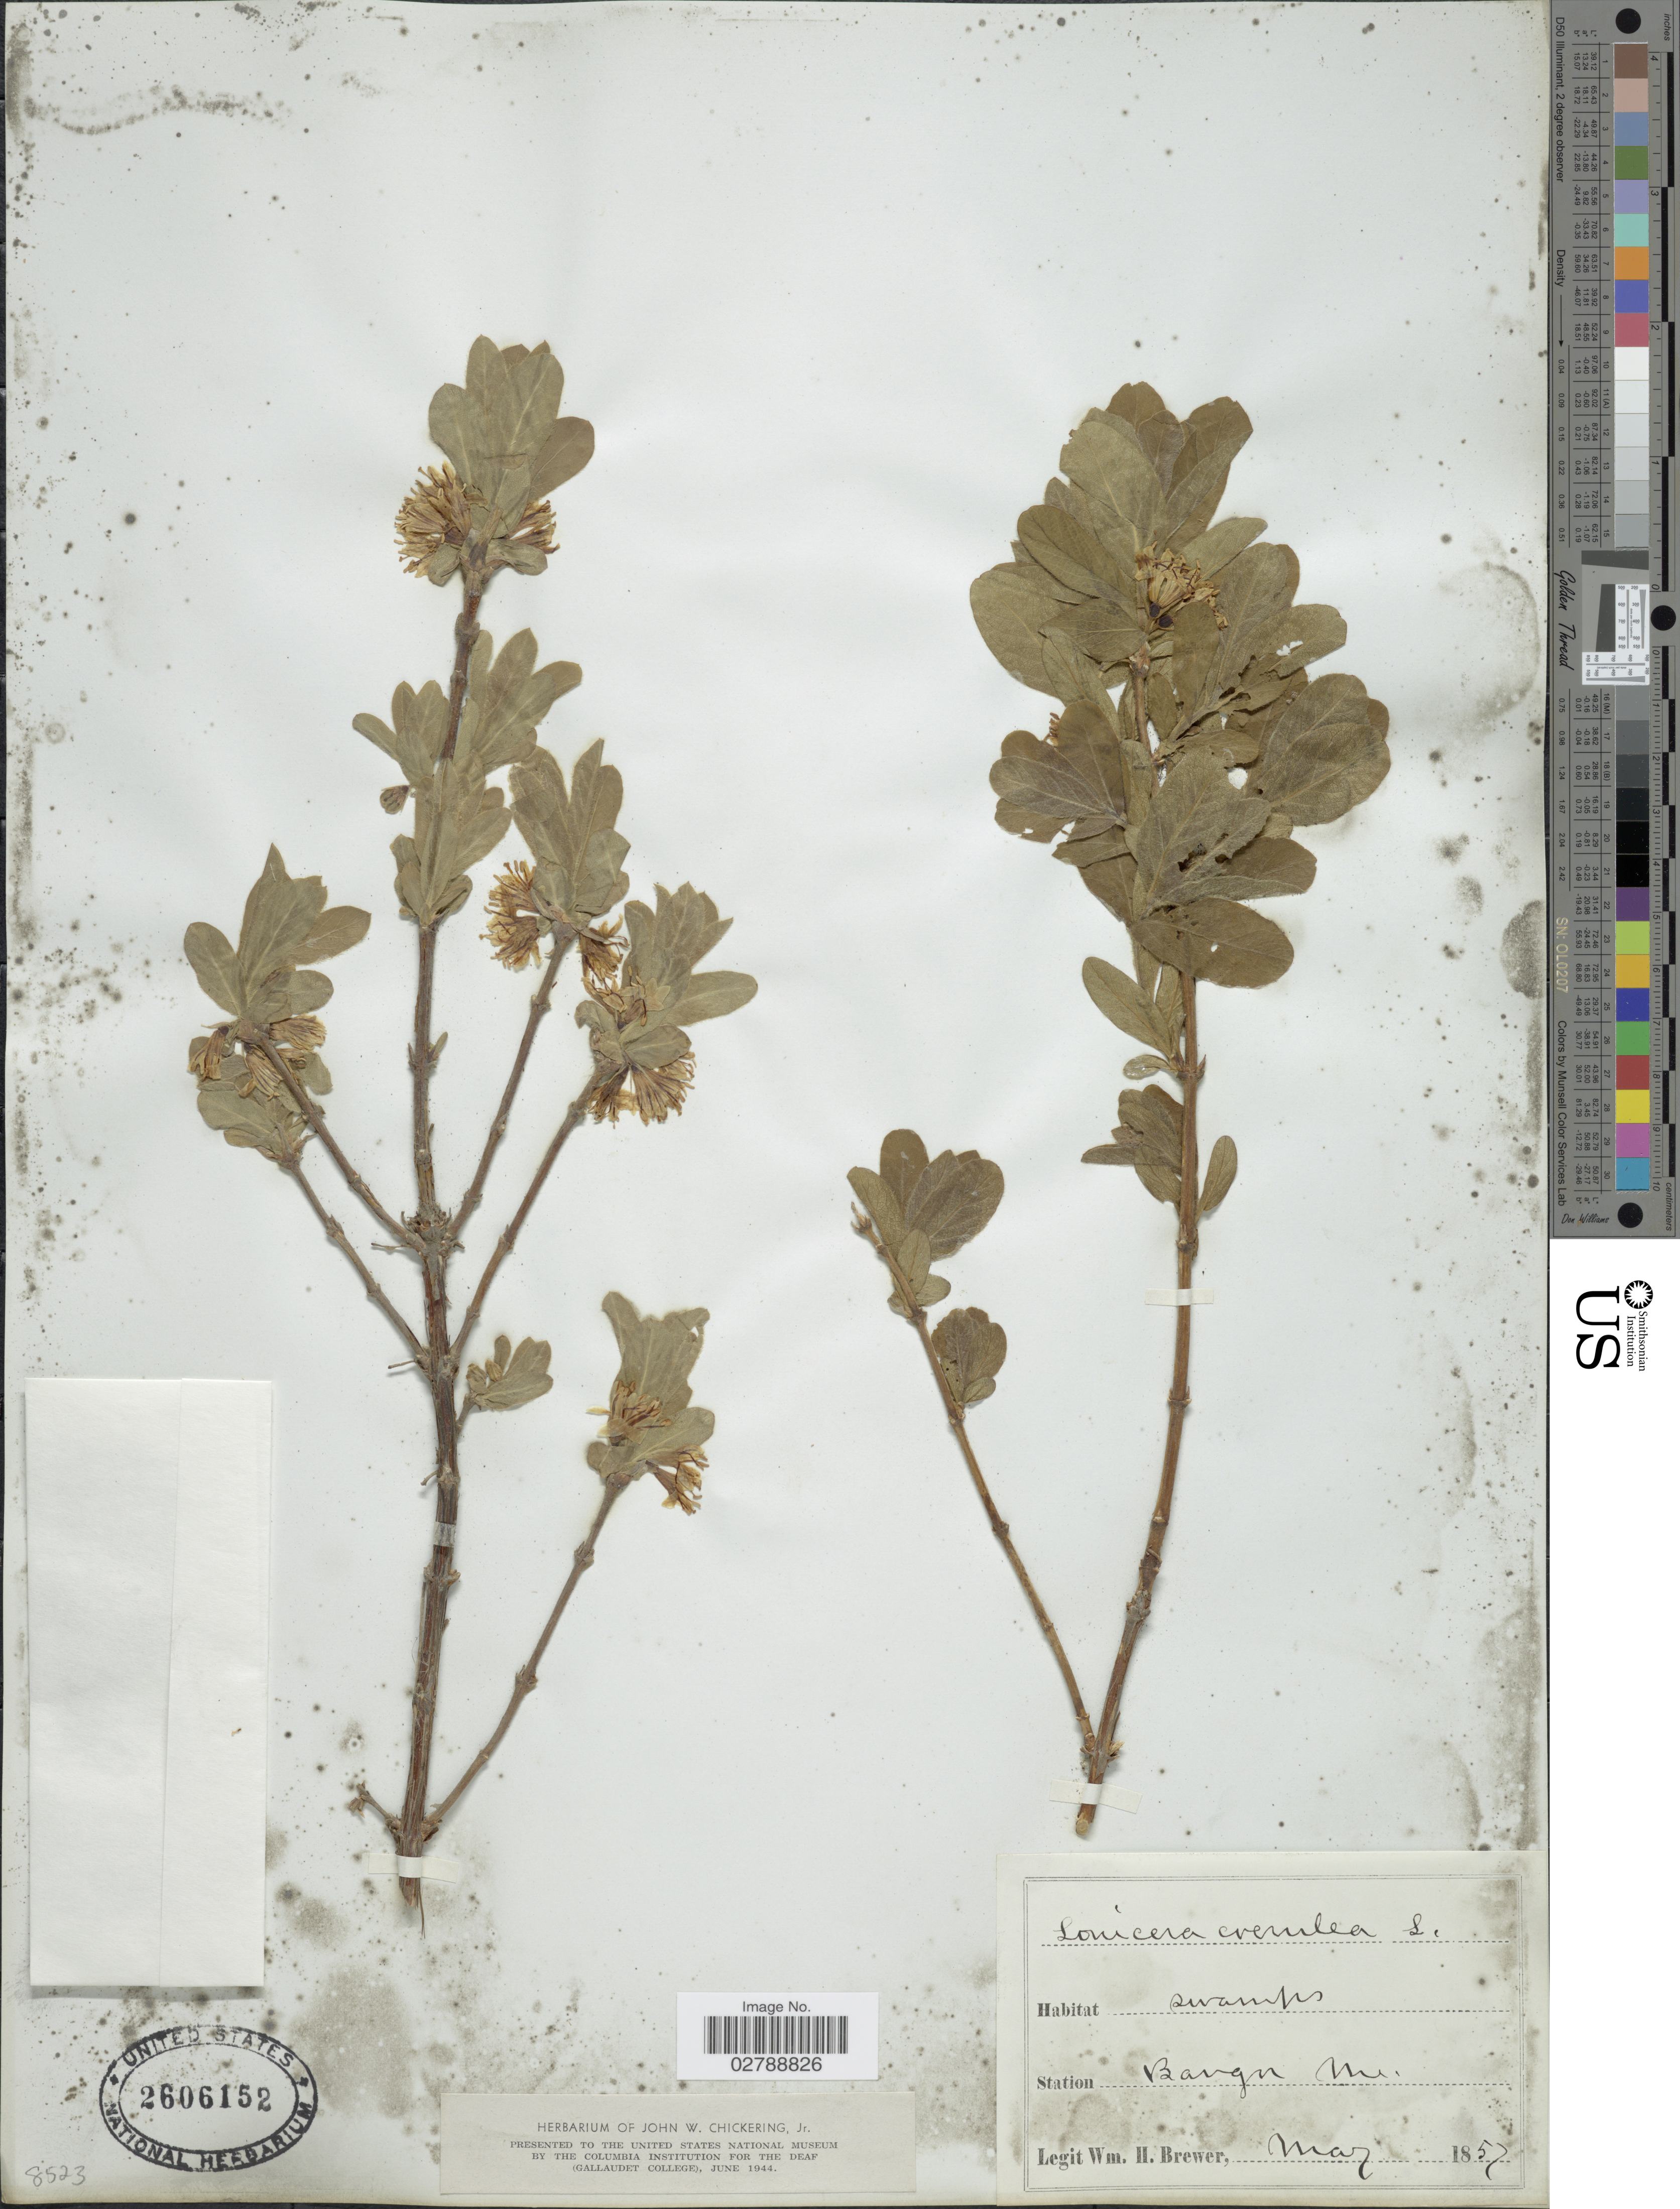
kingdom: Plantae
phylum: Tracheophyta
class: Magnoliopsida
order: Dipsacales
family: Caprifoliaceae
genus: Lonicera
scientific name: Lonicera caerulea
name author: L.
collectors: W. H. Brewer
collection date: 1857-05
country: United States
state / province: Maine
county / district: Penobscot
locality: Bangor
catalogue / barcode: US 2606152